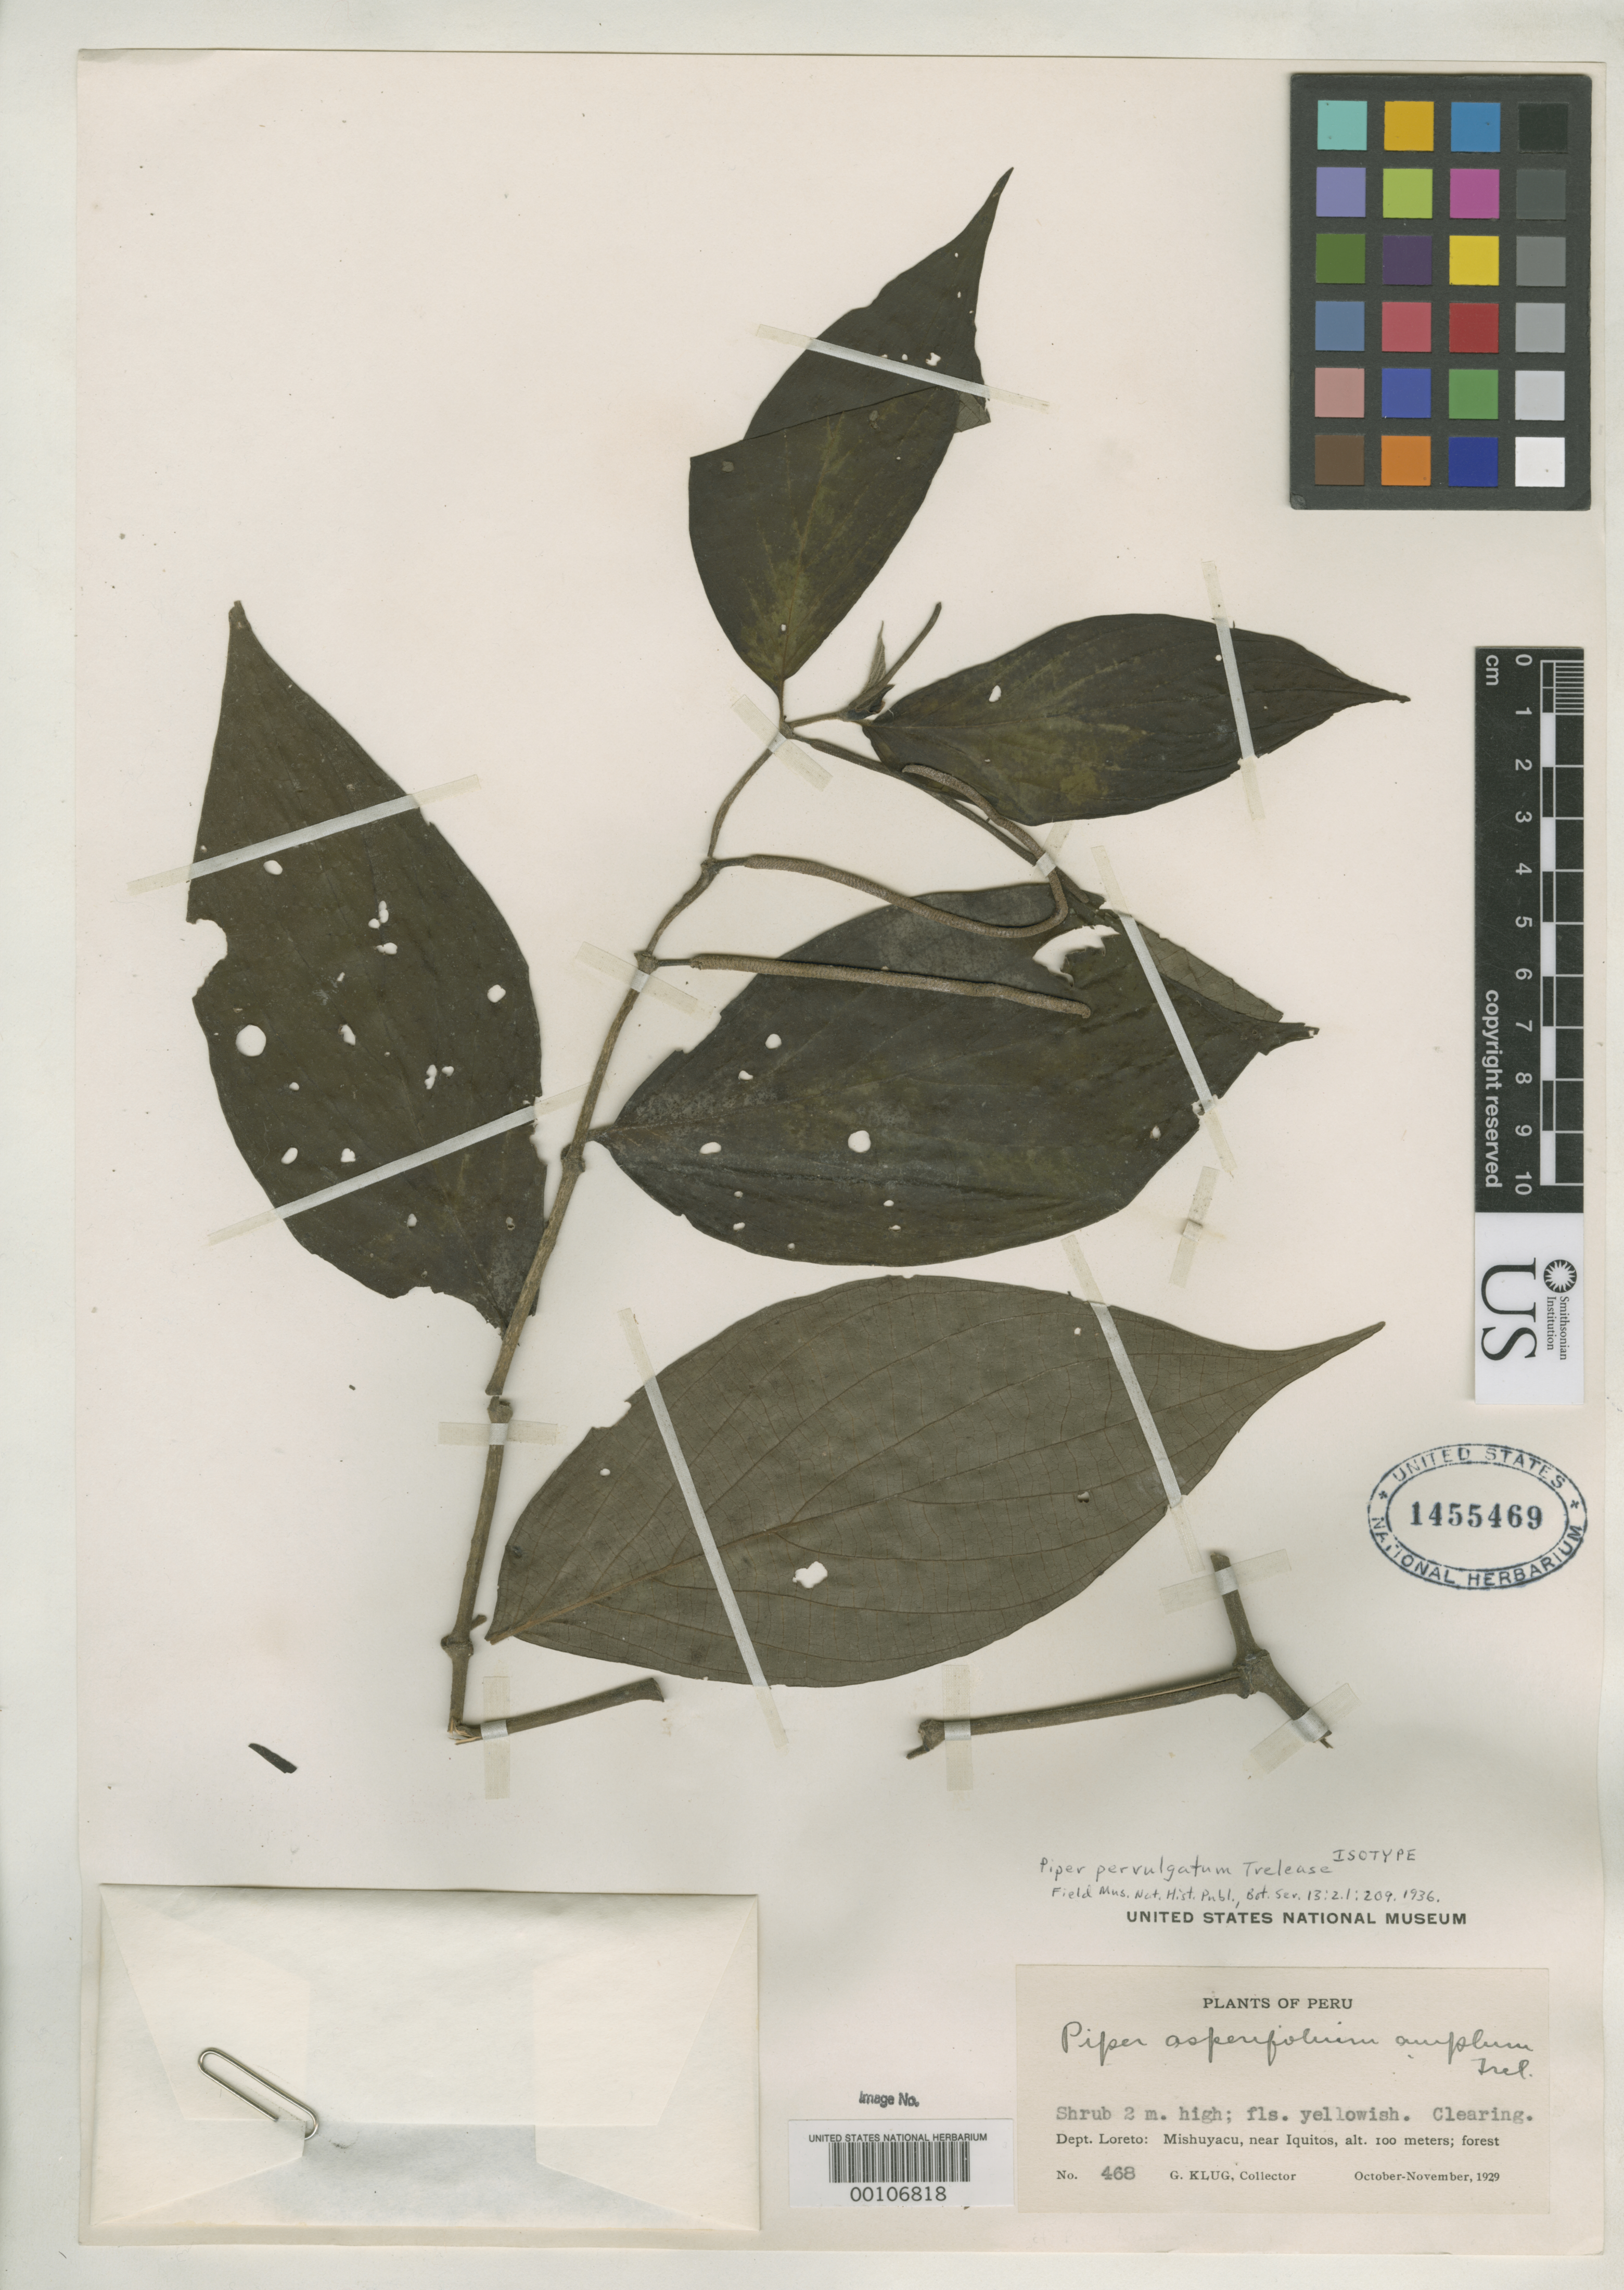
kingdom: Plantae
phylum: Tracheophyta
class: Magnoliopsida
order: Piperales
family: Piperaceae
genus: Piper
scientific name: Piper pervulgatum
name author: Trel.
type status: Isotype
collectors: G. Klug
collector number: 468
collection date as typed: Oct 1929 to -- Nov 1929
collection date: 1929-10/1929-11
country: Peru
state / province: Loreto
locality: Mishuyacu, near Iquitos.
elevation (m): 100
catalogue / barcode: US 1455469